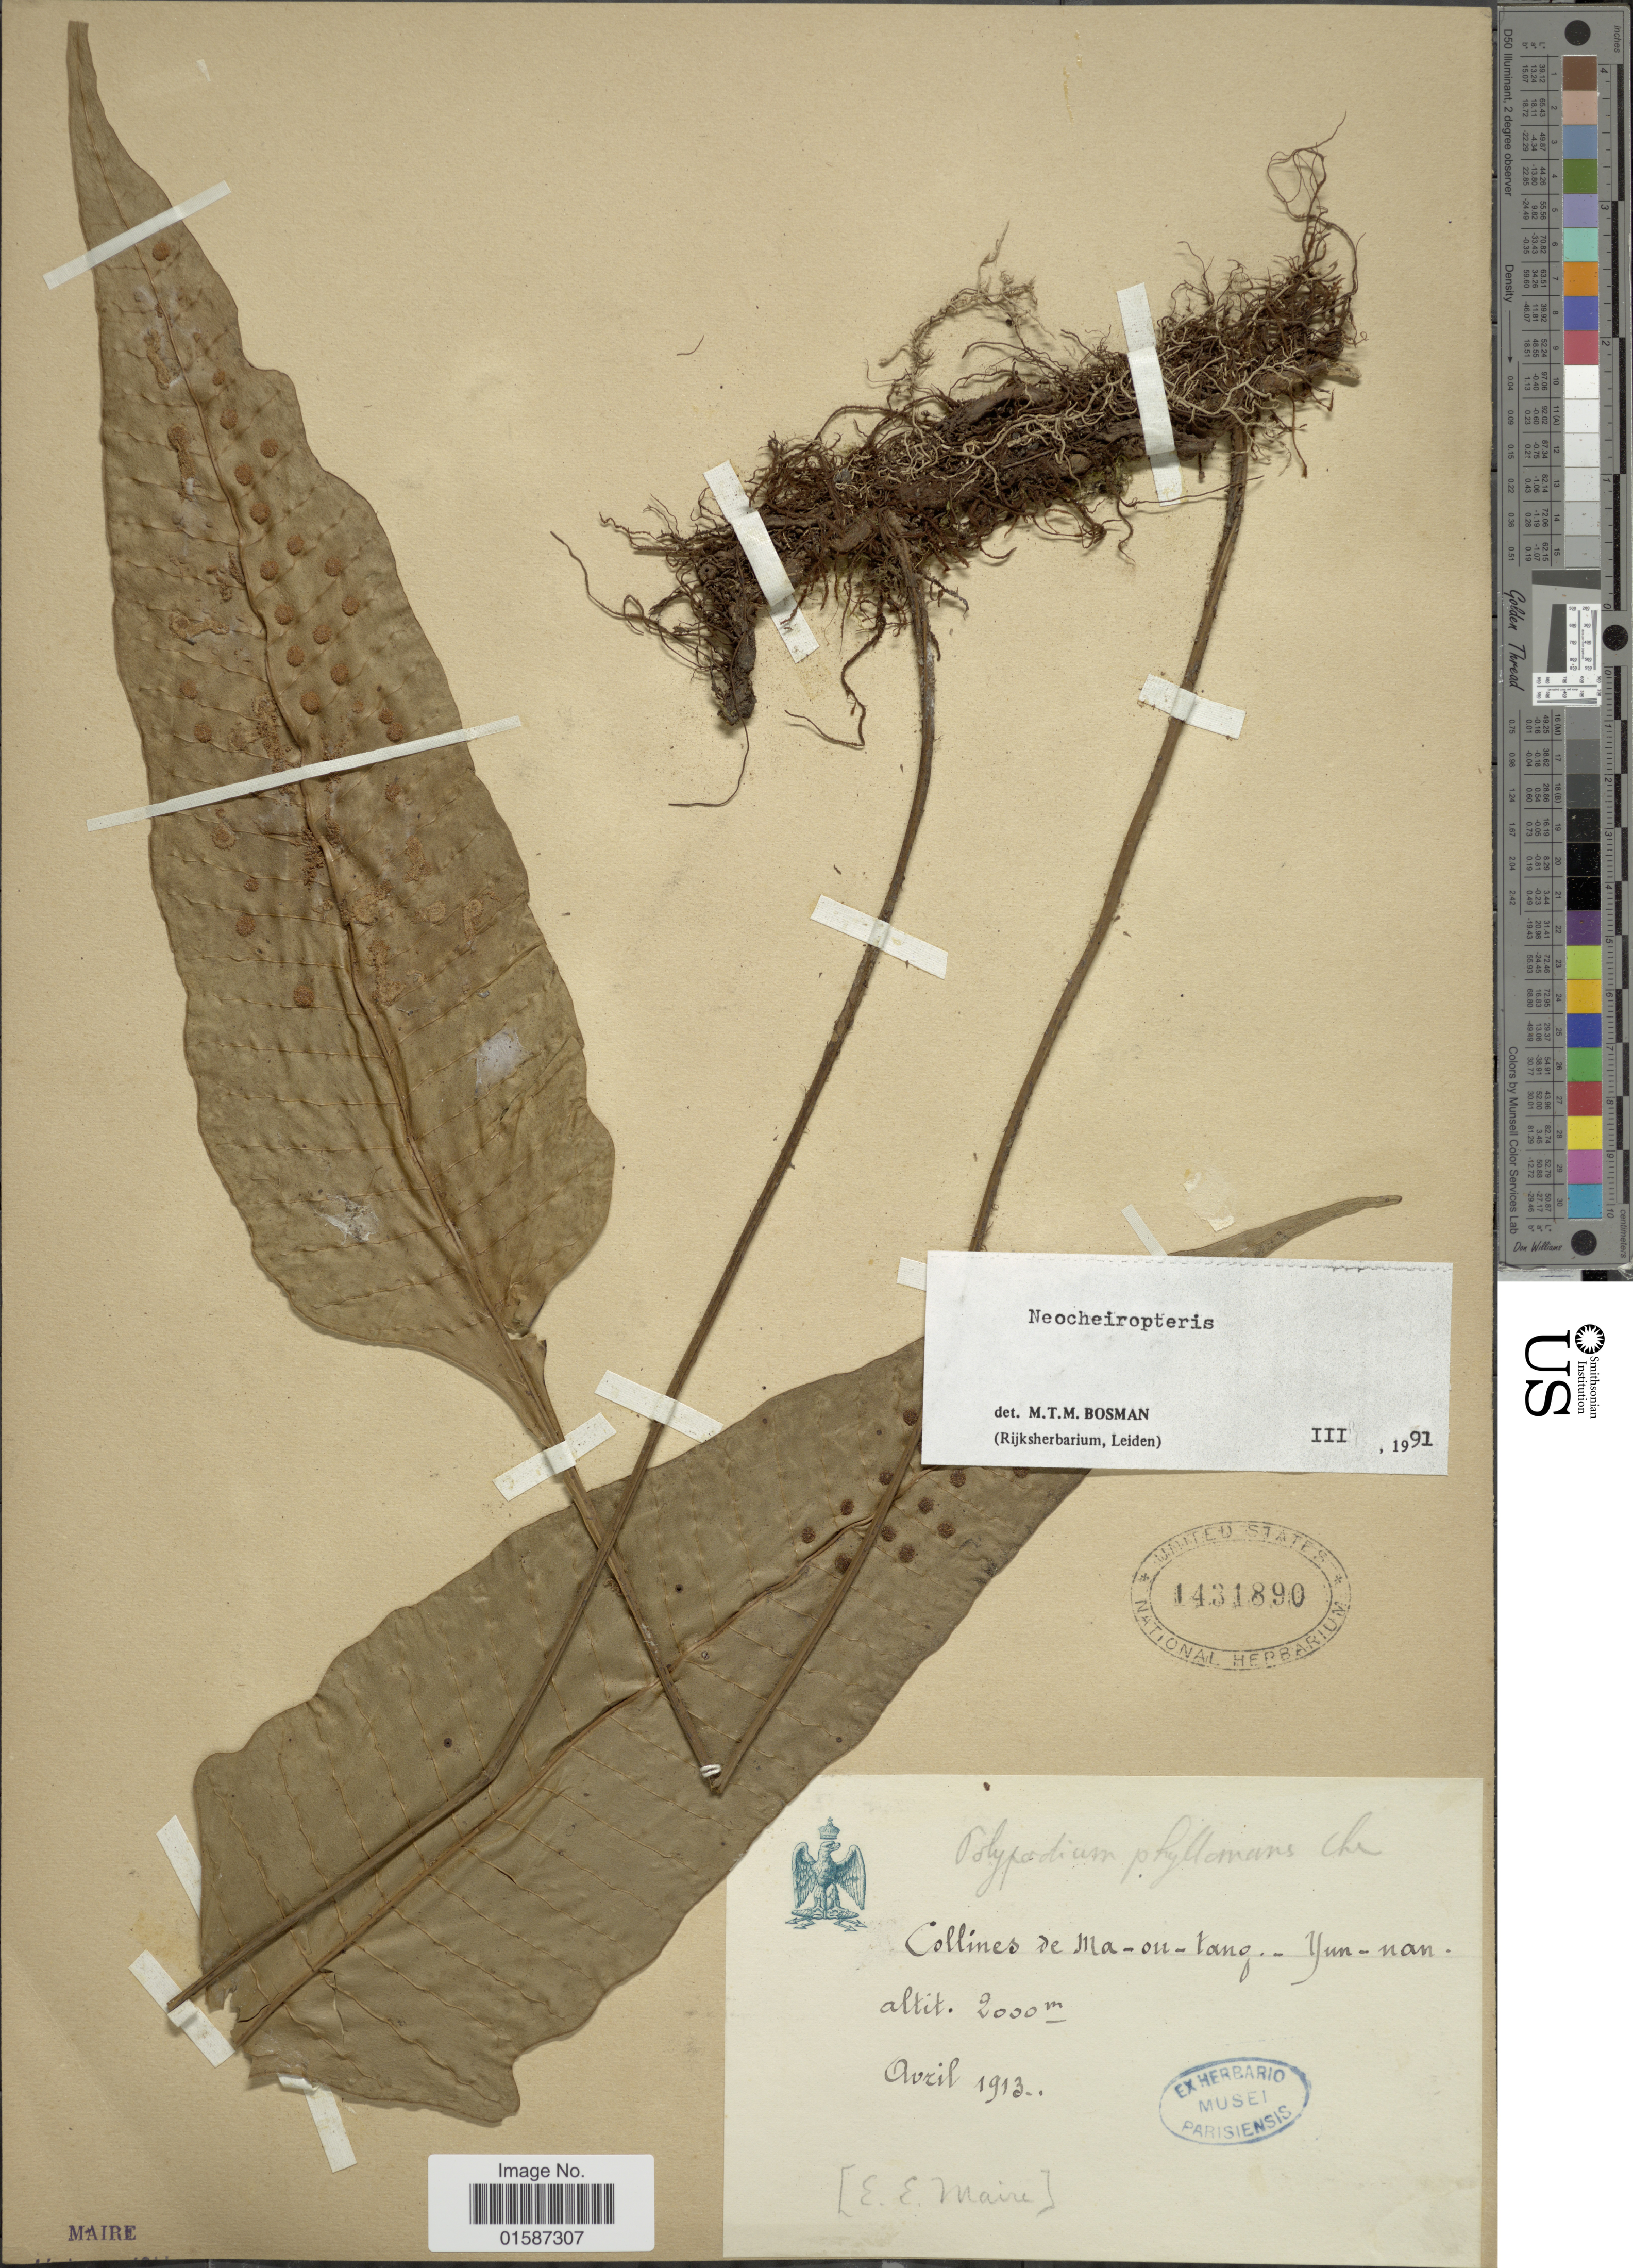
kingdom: Plantae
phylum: Tracheophyta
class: Polypodiopsida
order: Polypodiales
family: Polypodiaceae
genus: Neolepisorus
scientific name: Neolepisorus ovatus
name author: (Bedd.) Ching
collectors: E. E. Maire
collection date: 1913-04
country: China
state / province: Yunnan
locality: Ma-ou-tang, Yun-nan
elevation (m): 2000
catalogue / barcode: US 1431890